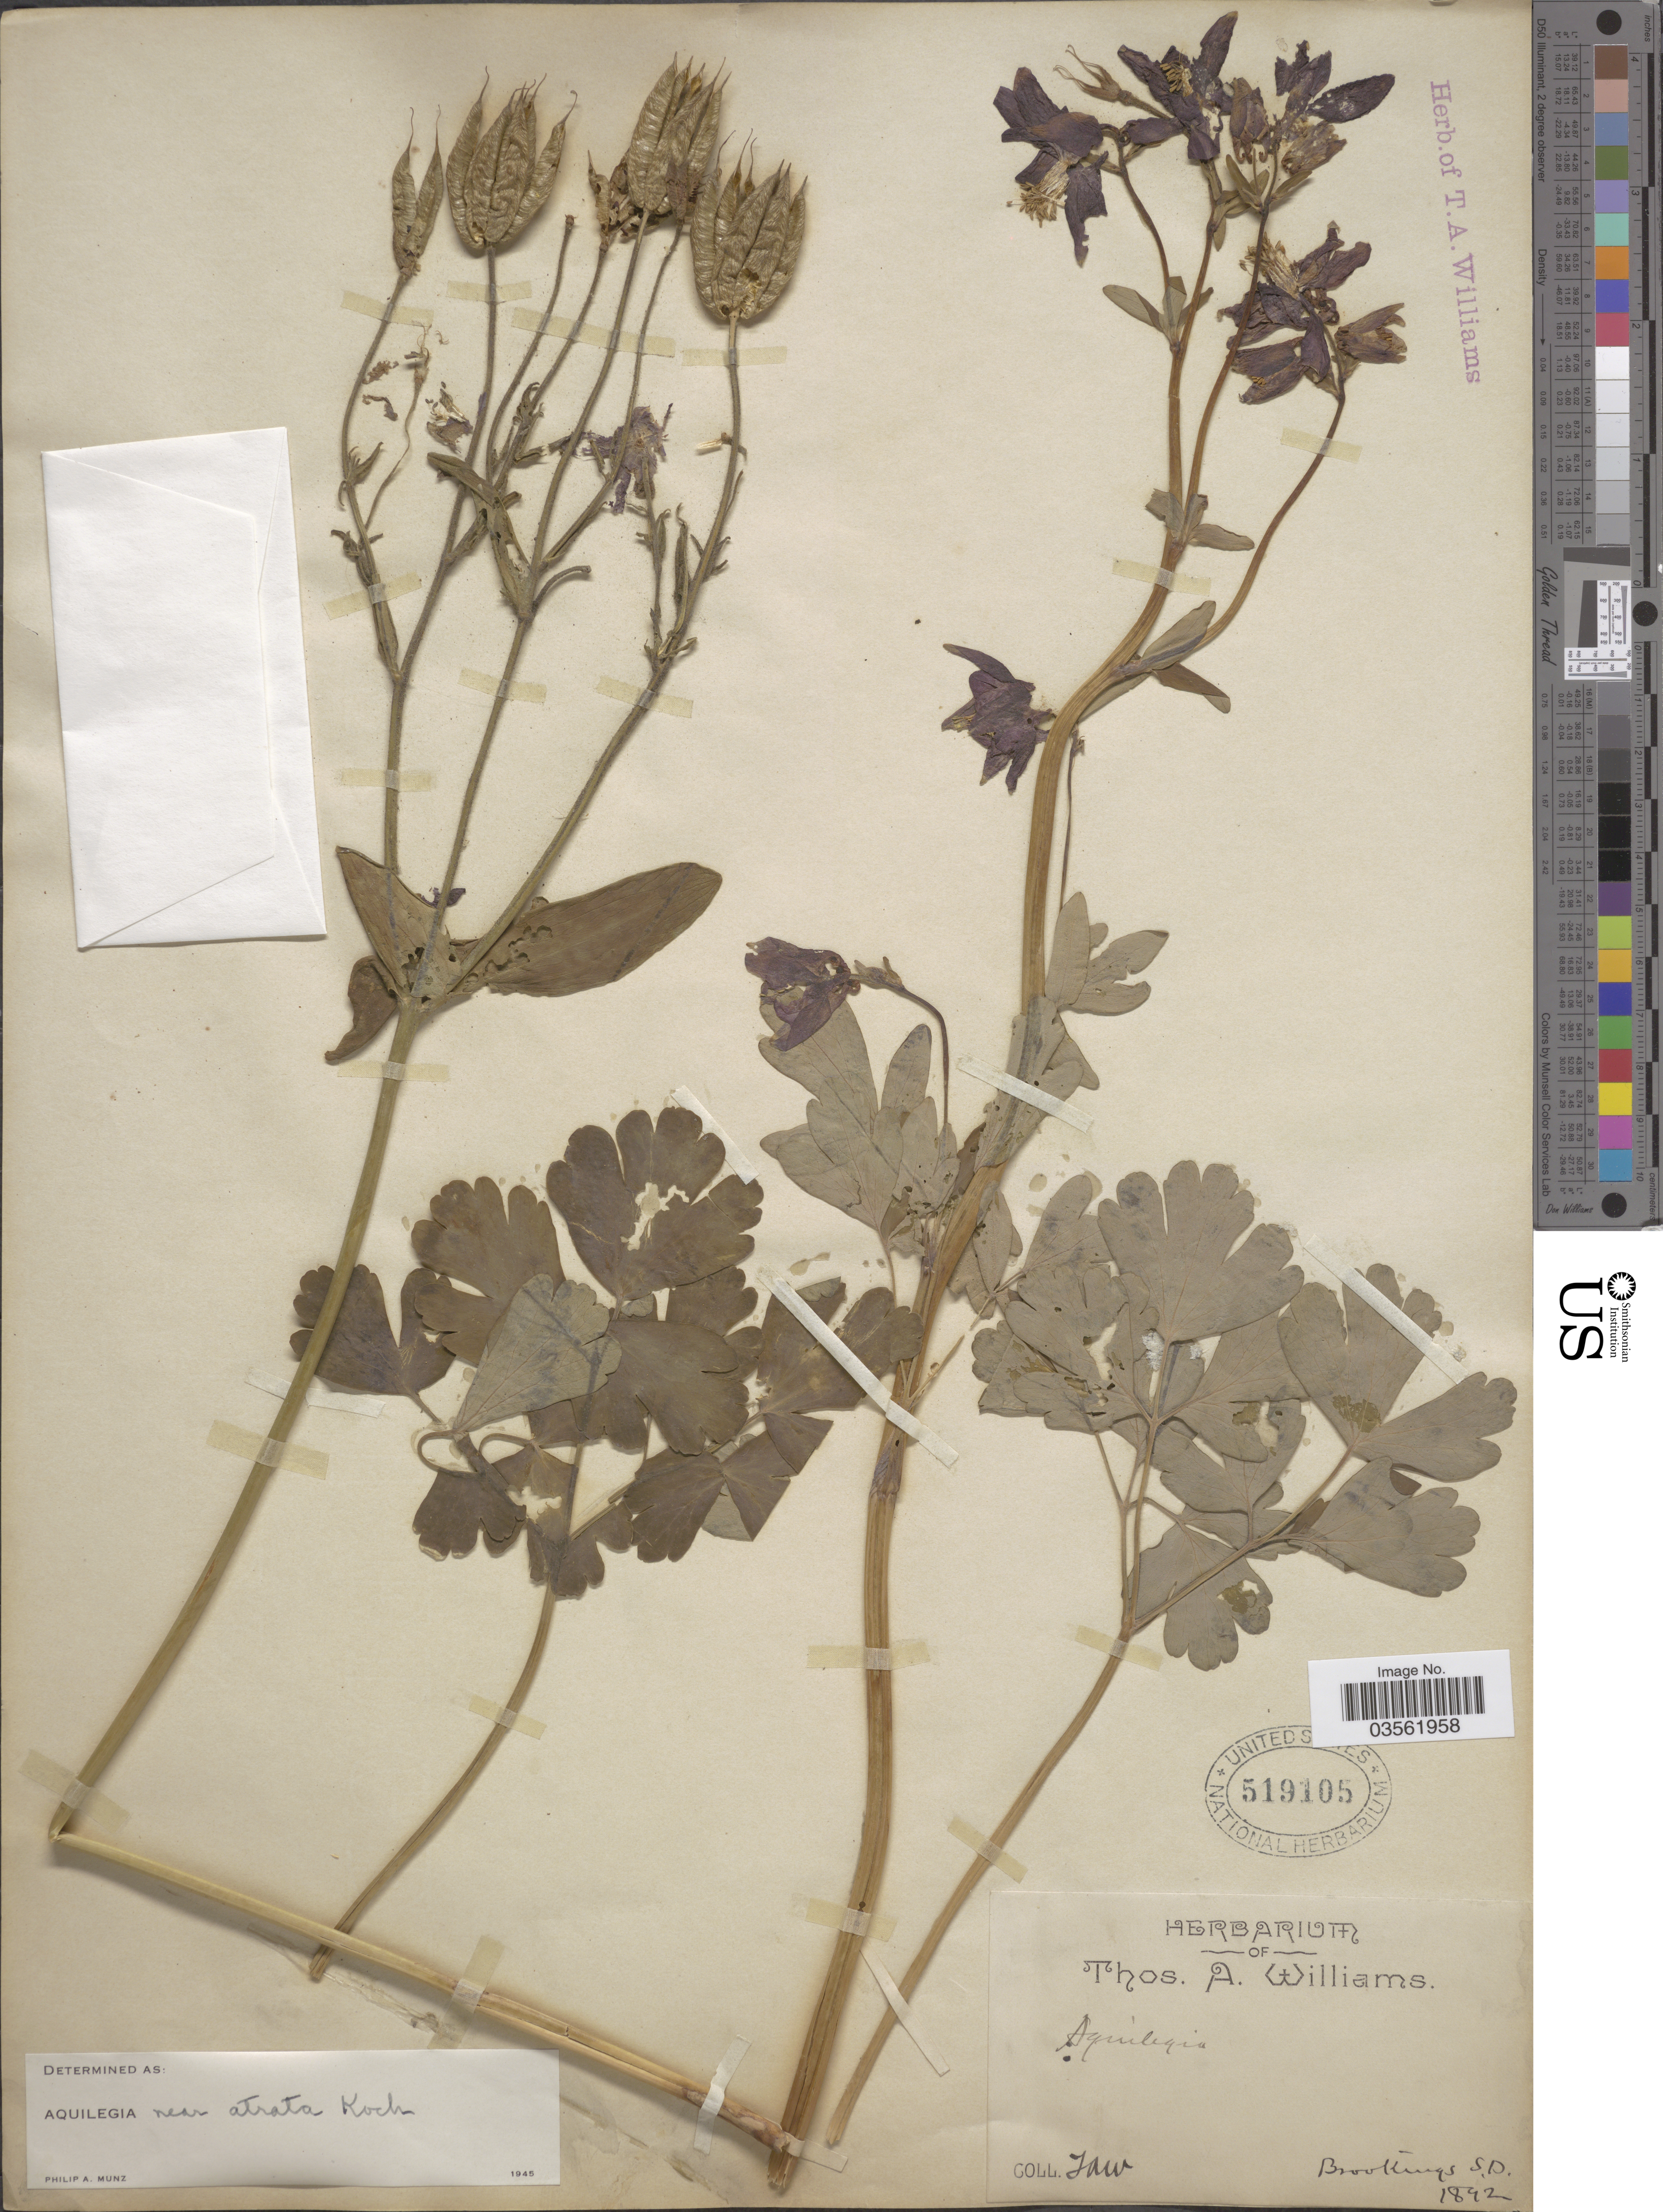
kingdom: Plantae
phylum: Tracheophyta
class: Magnoliopsida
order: Ranunculales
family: Ranunculaceae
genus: Aquilegia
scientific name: Aquilegia atrata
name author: Koch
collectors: T. A. Williams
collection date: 1892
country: United States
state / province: South Dakota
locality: Brookings.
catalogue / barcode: US 519105